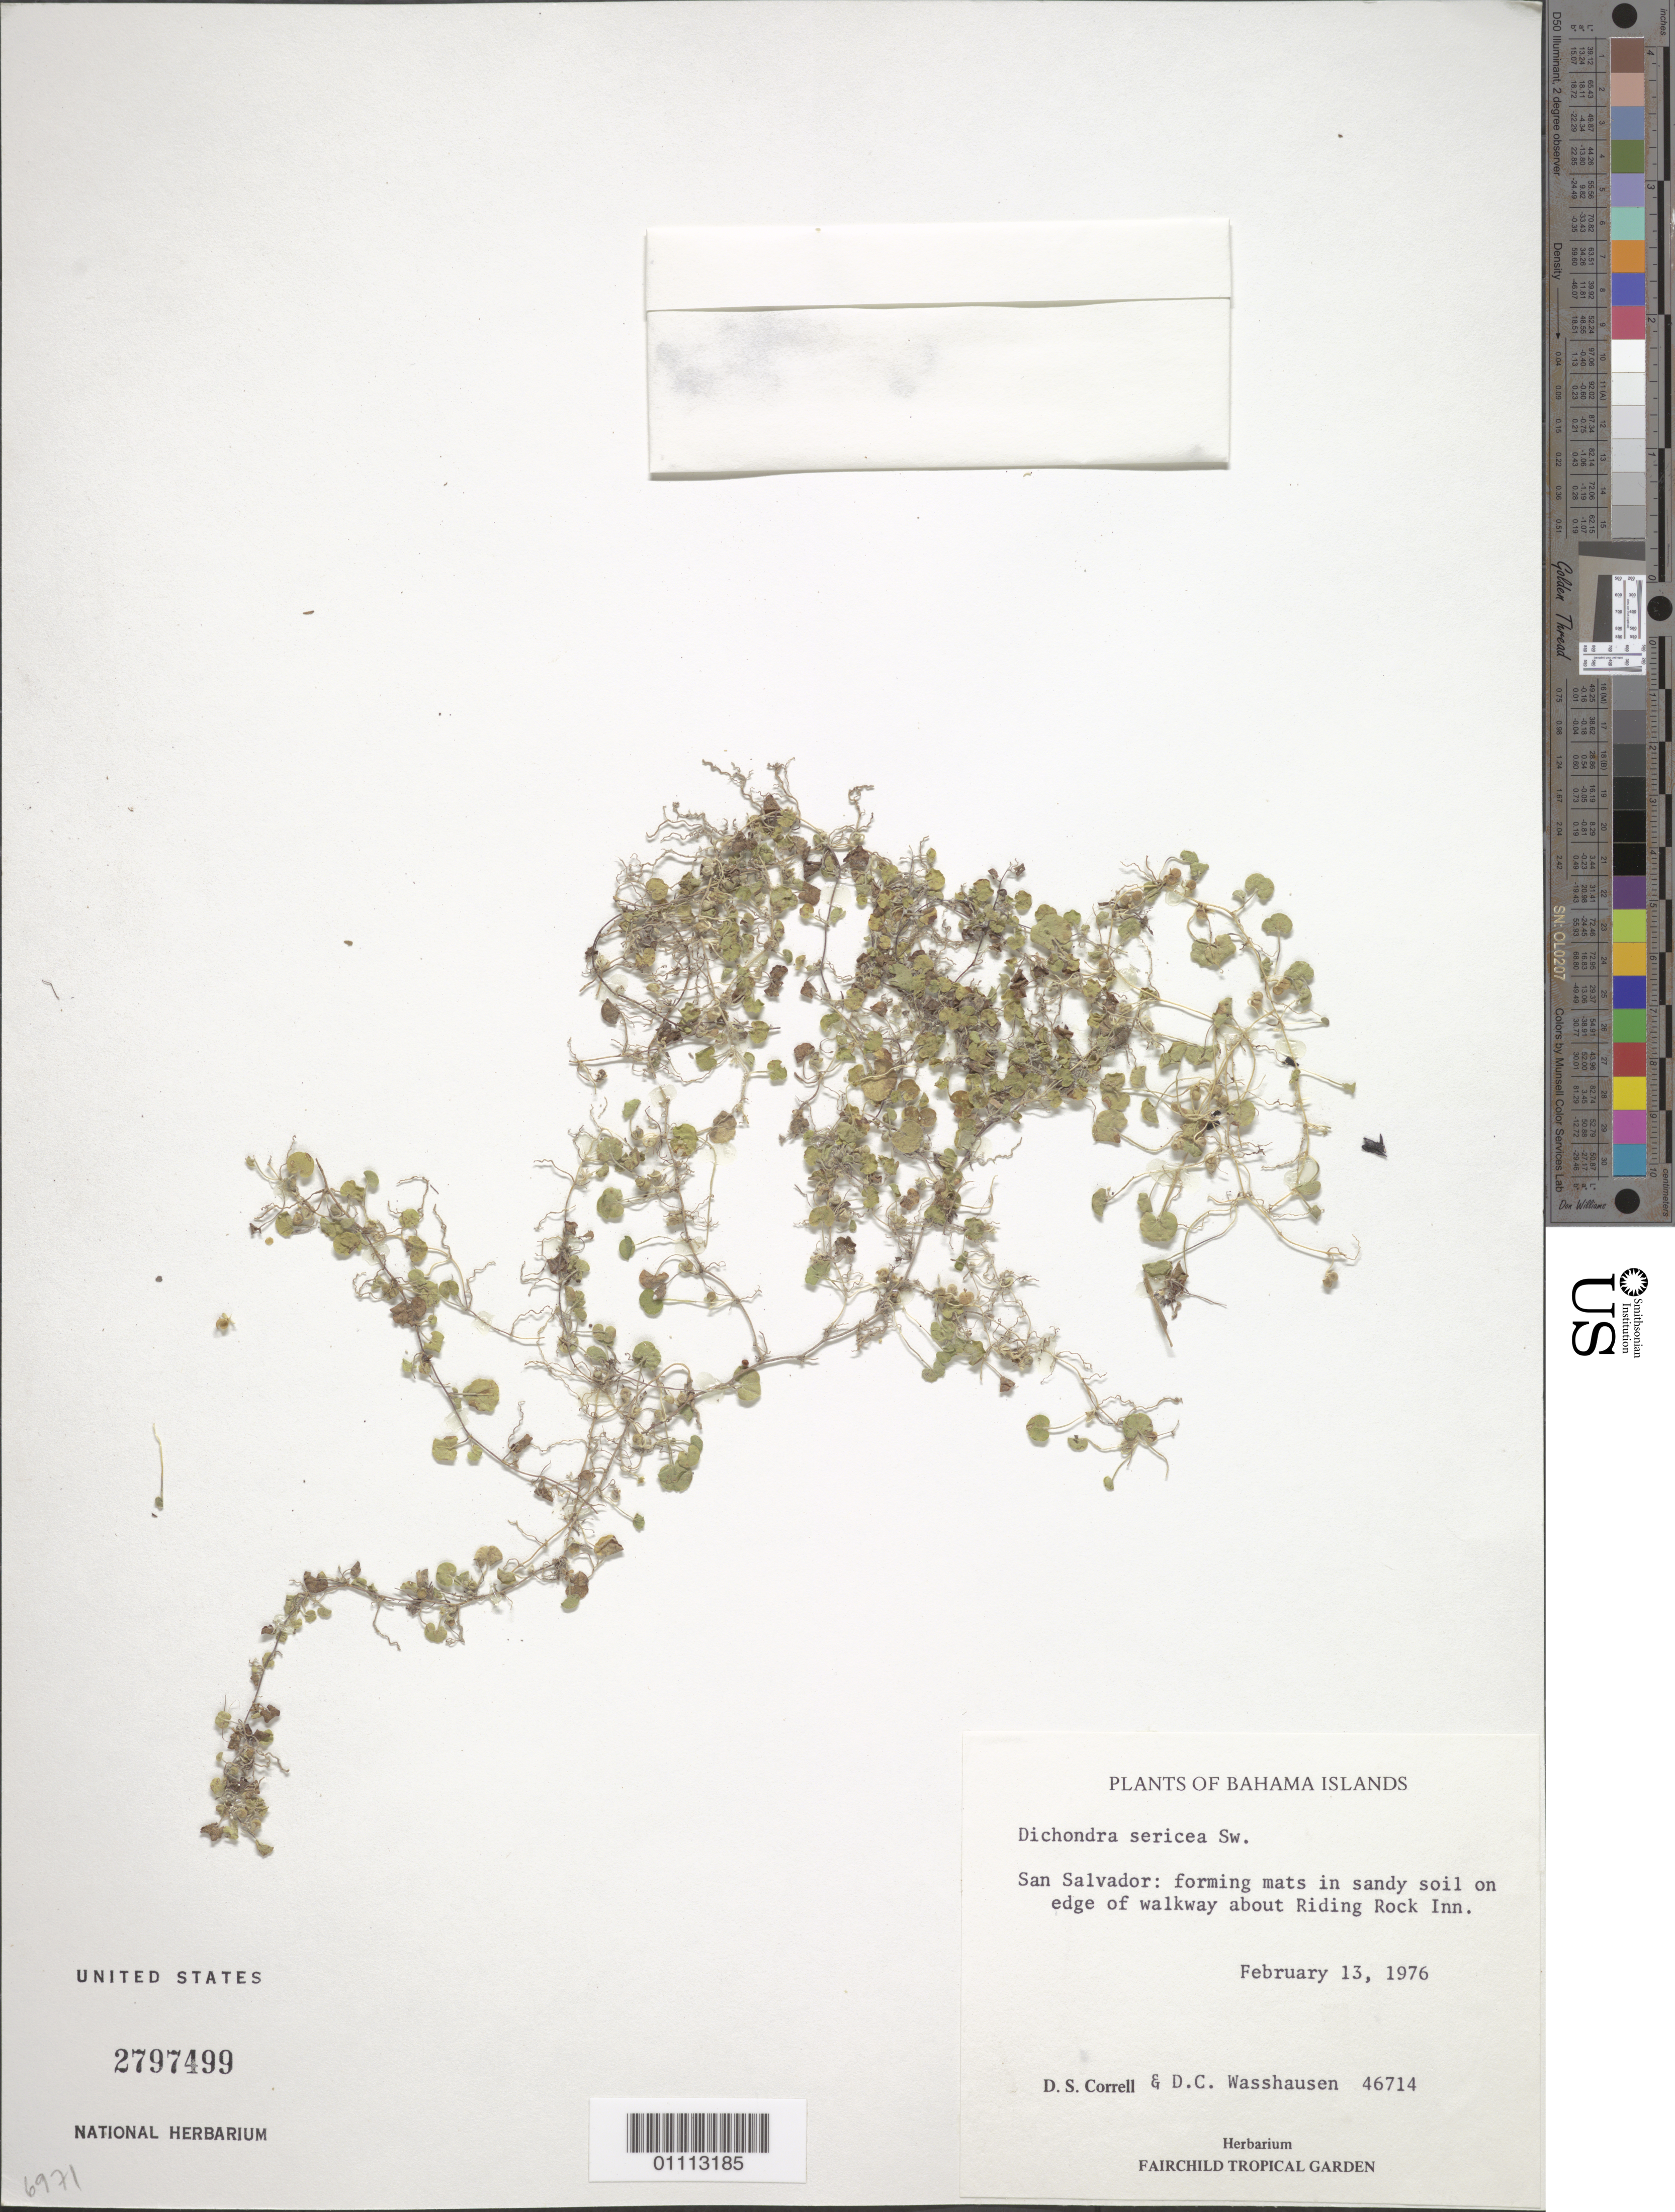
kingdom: Plantae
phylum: Tracheophyta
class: Magnoliopsida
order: Solanales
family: Convolvulaceae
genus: Dichondra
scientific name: Dichondra sericea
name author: Sw.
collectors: D. S. Correll & D. C. Wasshausen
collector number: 46714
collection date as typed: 13 Feb 1976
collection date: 1976-02-13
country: Bahamas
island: San Salvador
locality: Forming mats in sandy soil on edge of walkway about Riding Rock Inn.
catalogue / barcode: US 2797499